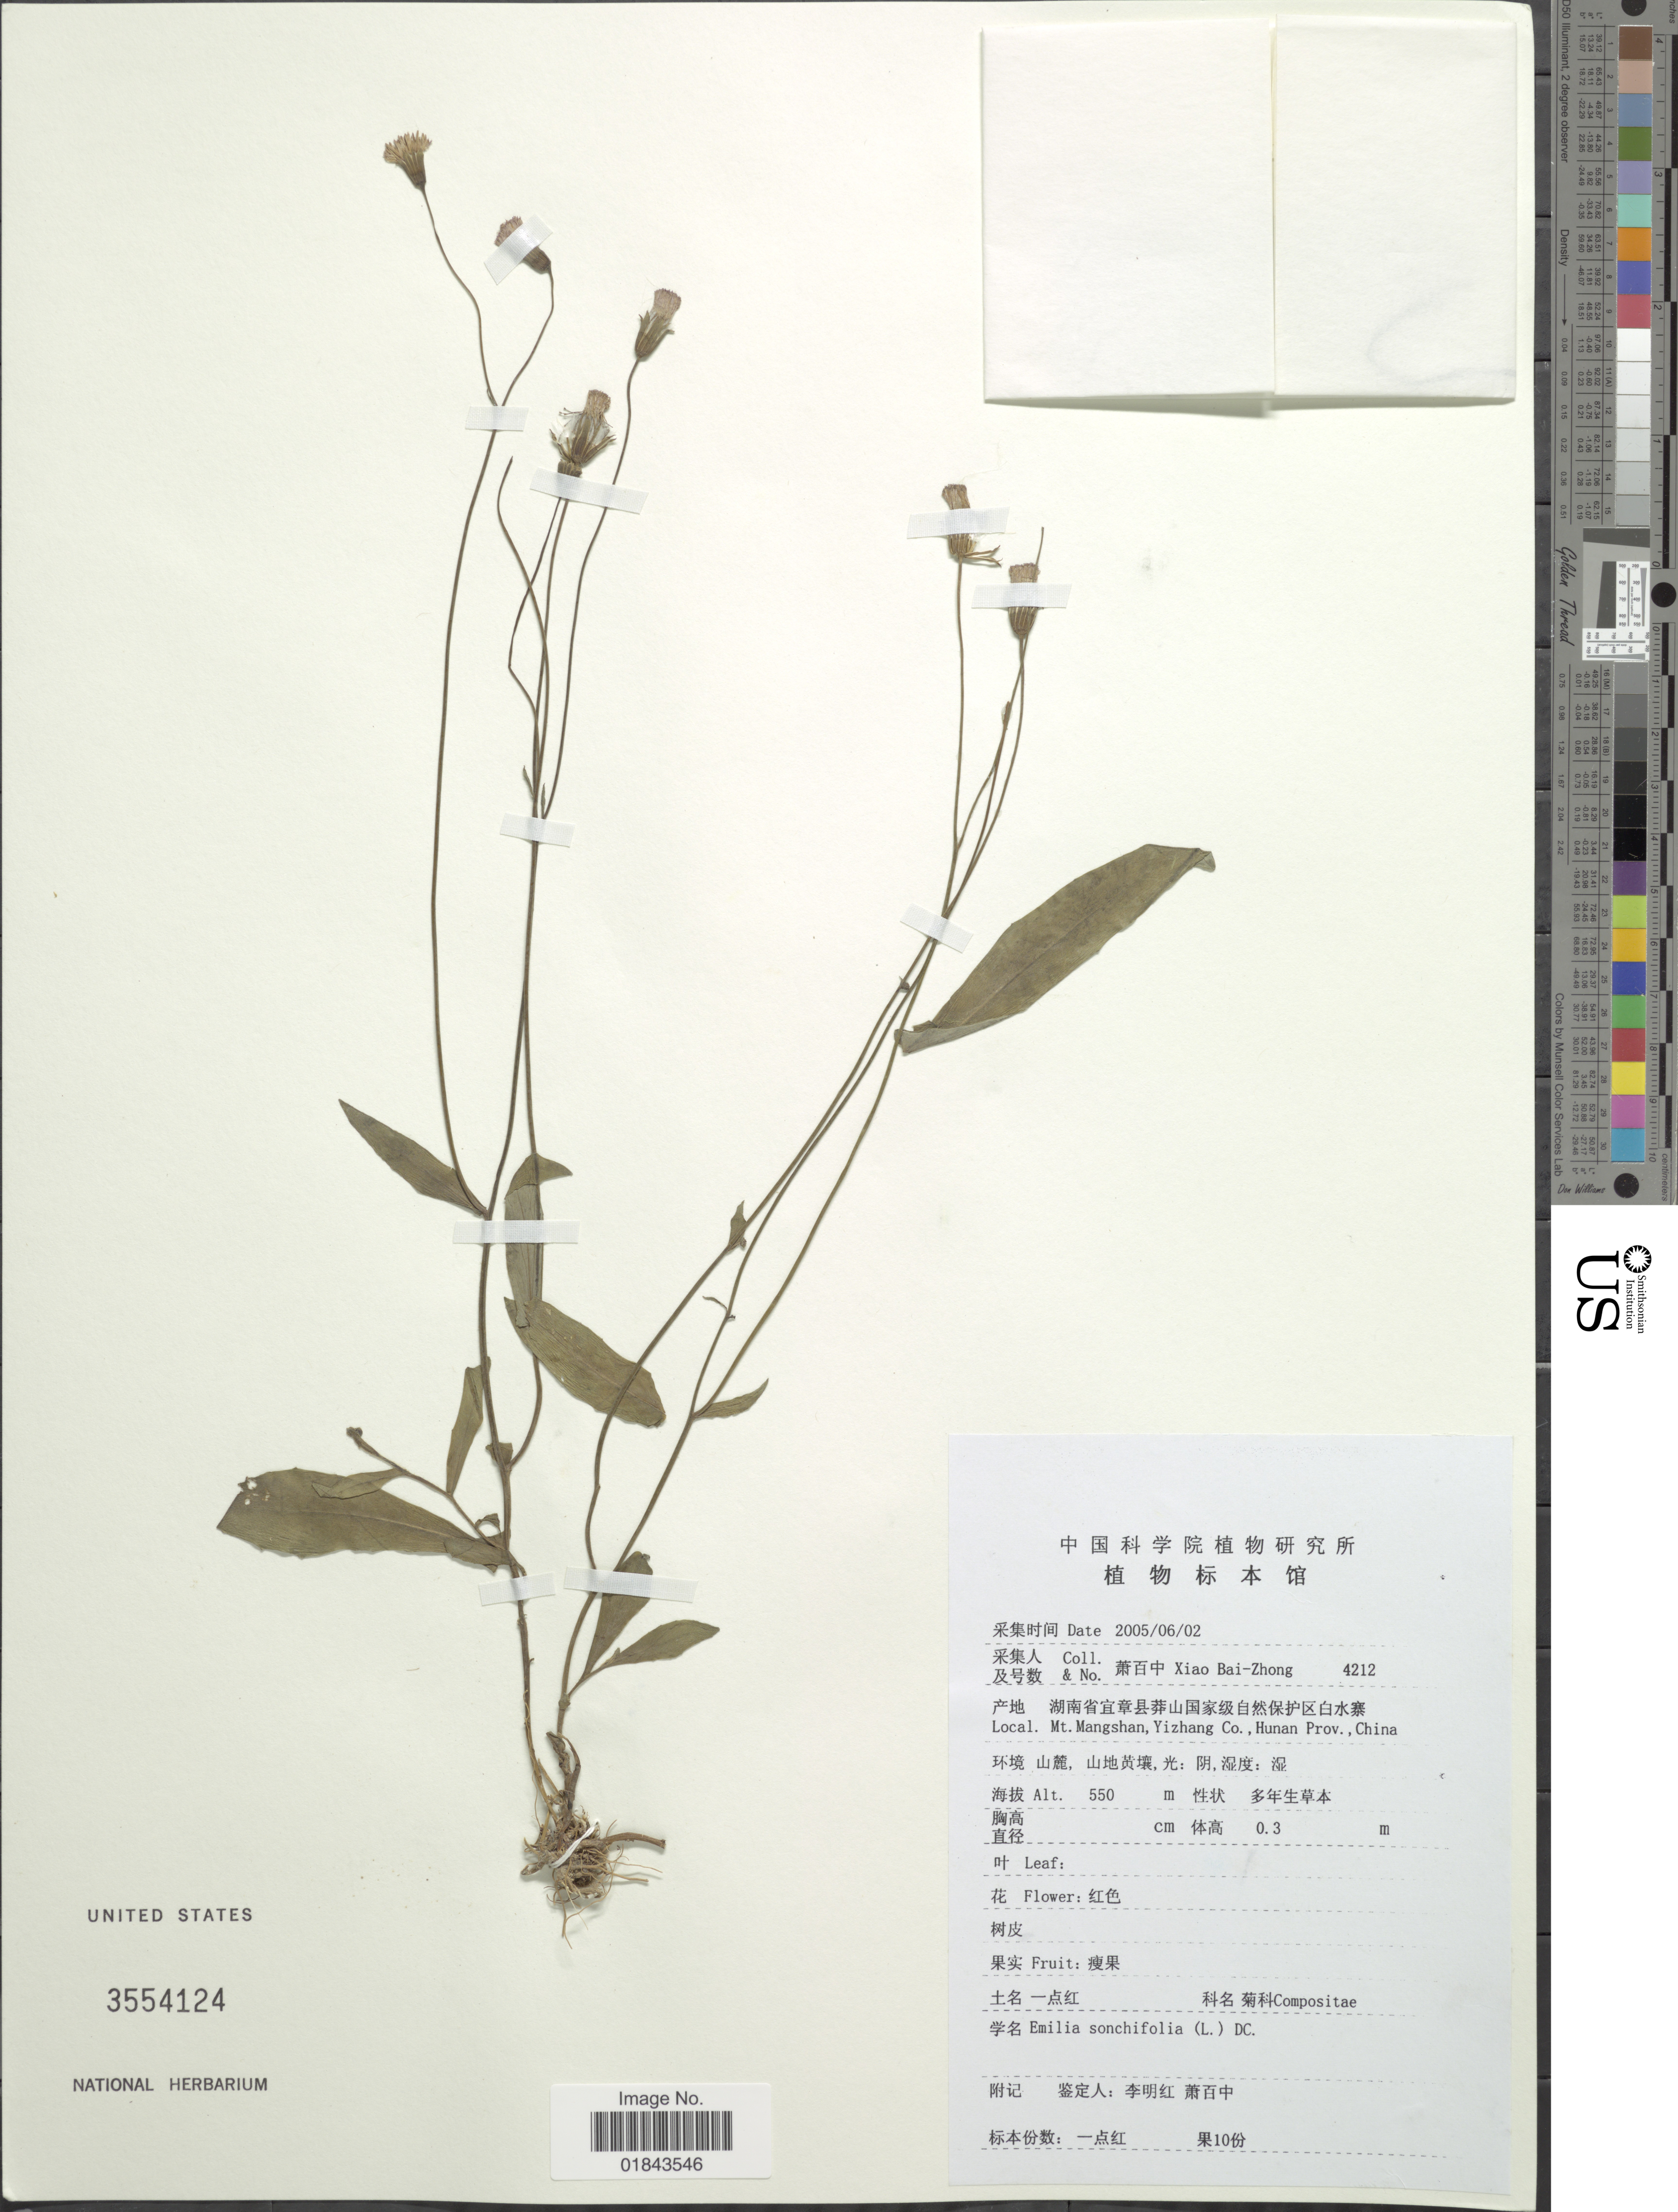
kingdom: Plantae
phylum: Tracheophyta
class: Magnoliopsida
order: Asterales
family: Asteraceae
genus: Emilia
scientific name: Emilia sonchifolia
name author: (L.) DC.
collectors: B. Z. Xiao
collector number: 4212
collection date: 2005-06-02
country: China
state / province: Hunan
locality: Mt. Mangshan, Yizhang Co., Hunan Prov., China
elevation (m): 550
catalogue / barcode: US 3554124